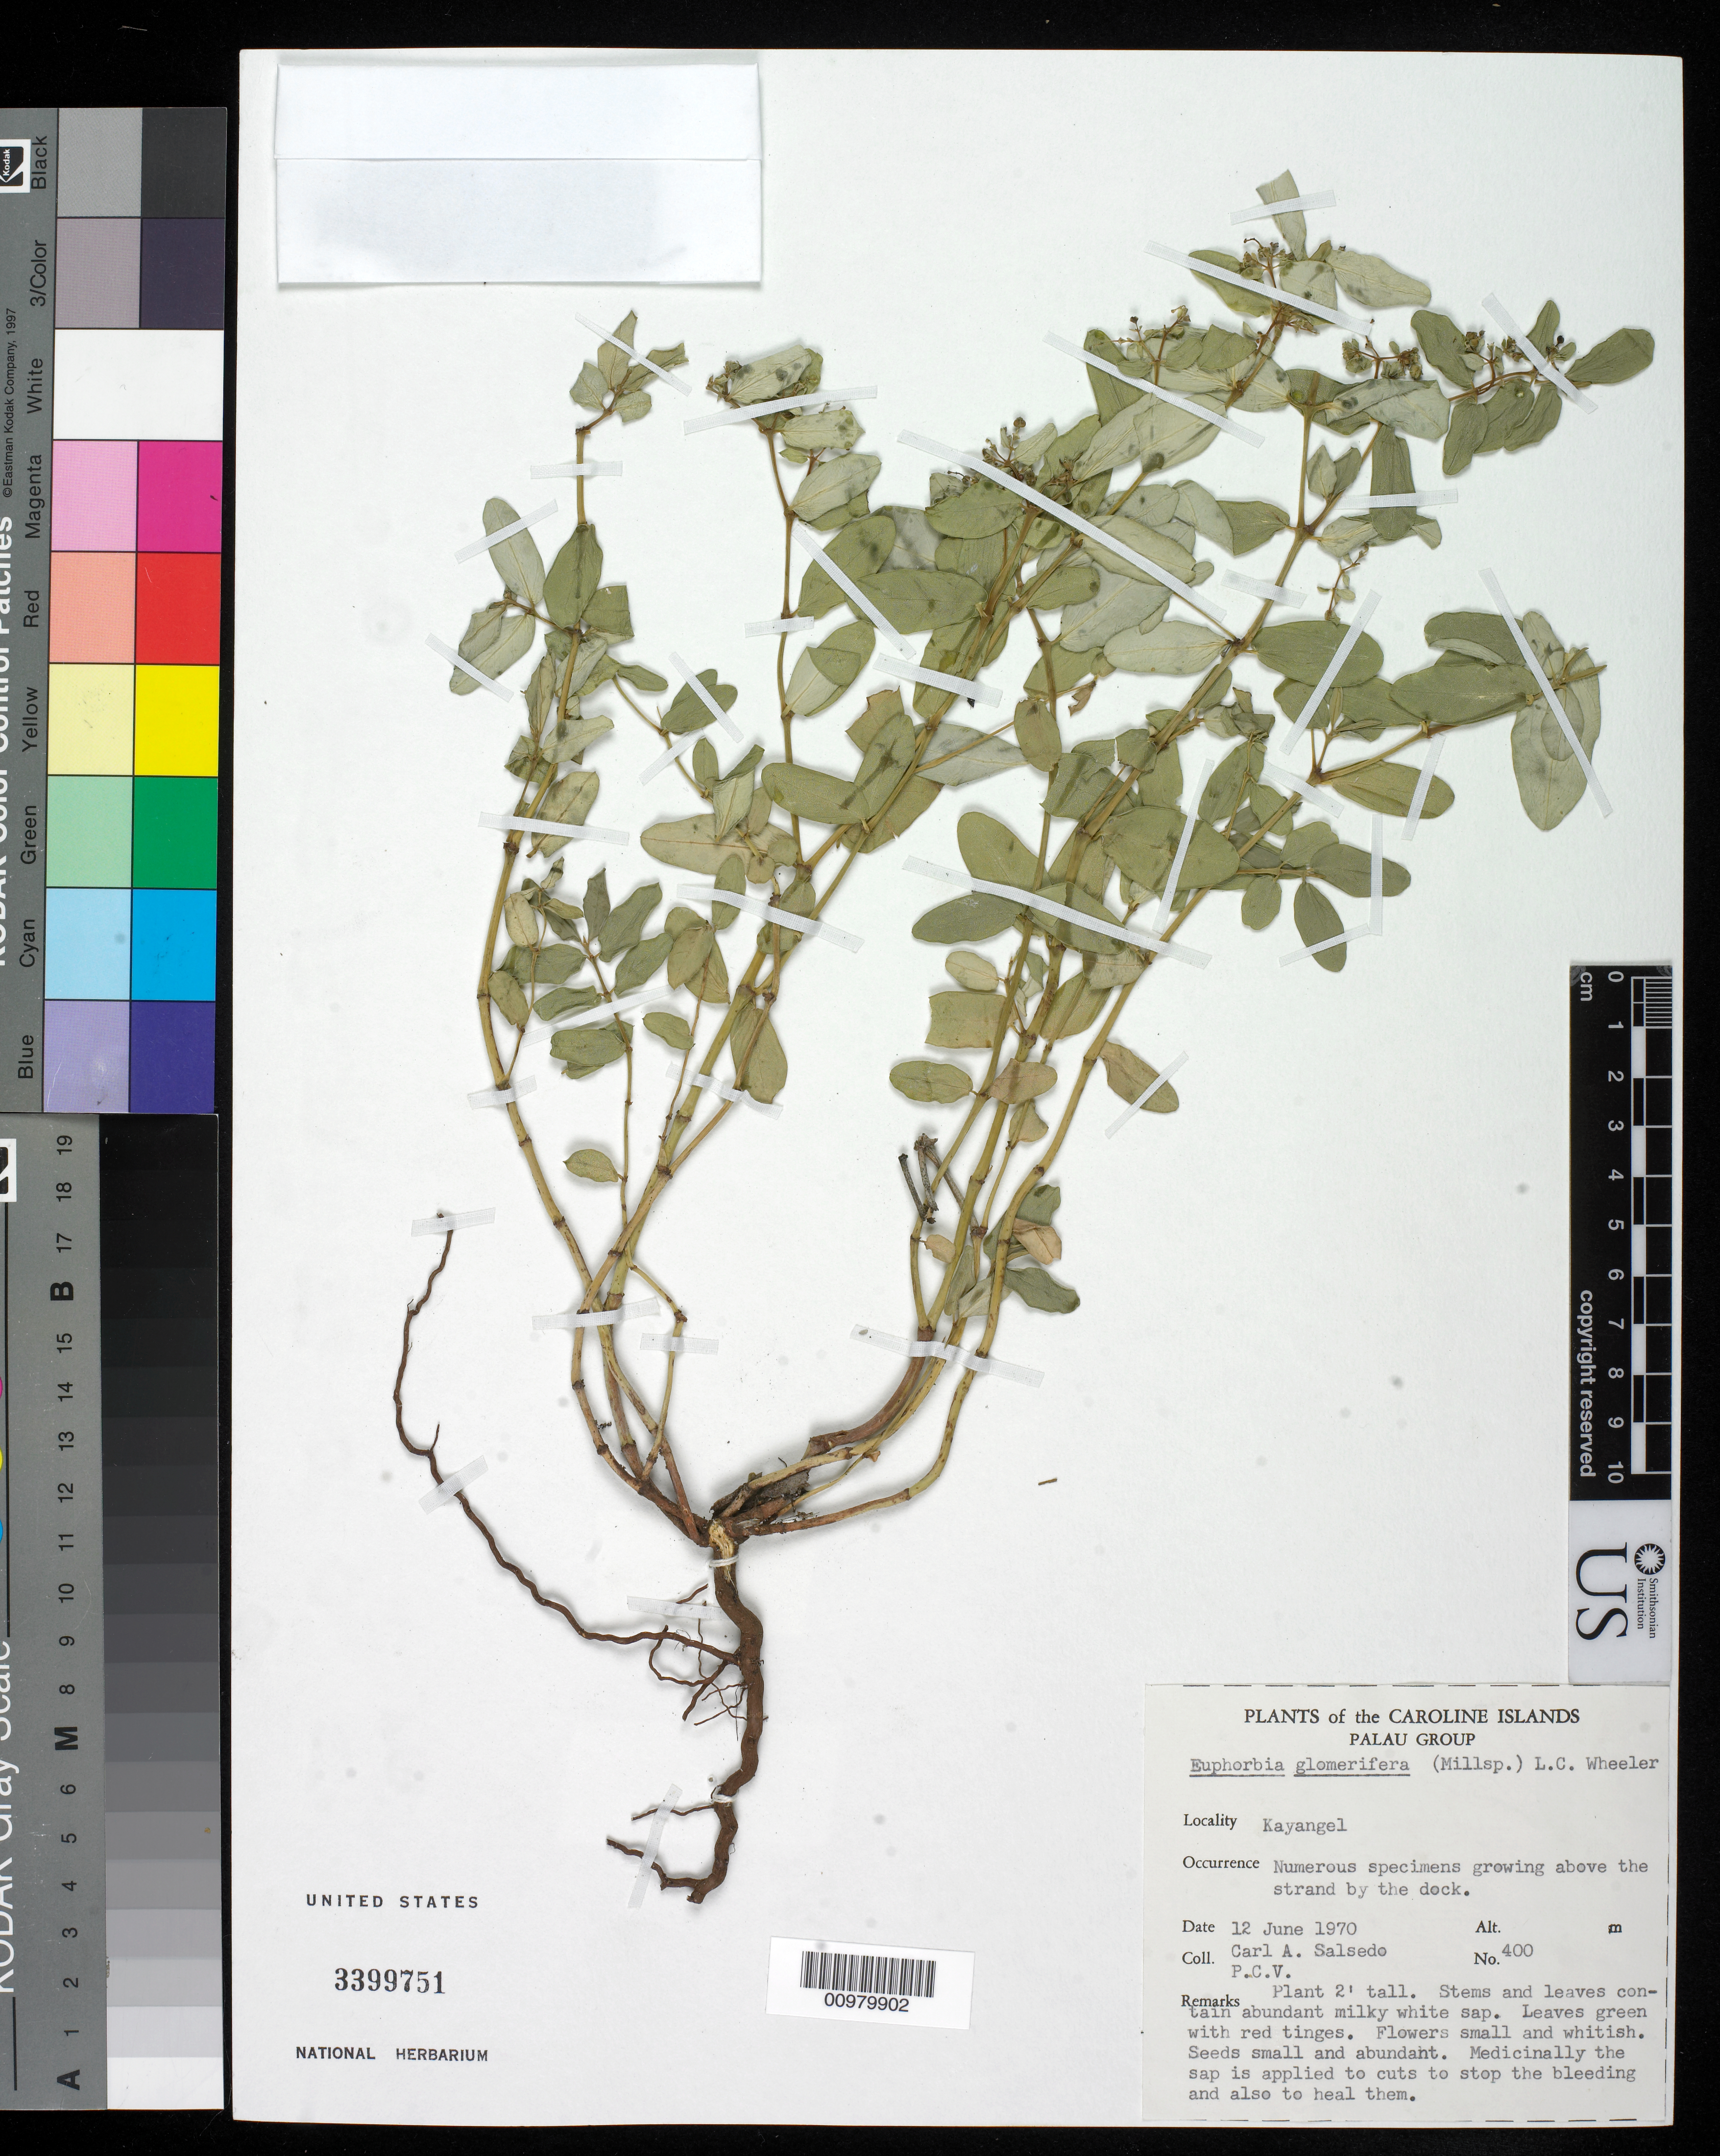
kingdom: Plantae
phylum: Tracheophyta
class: Magnoliopsida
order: Malpighiales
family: Euphorbiaceae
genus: Euphorbia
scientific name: Euphorbia hypericifolia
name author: L.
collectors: C.A. Salsedo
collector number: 400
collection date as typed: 12 Jun 1970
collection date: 1970-06-12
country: Palau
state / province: Kayangel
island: Ngcheangel [Kayangel] Atoll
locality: Caroline Is., Palu Group, Kayangel Is.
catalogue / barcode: US 3399751